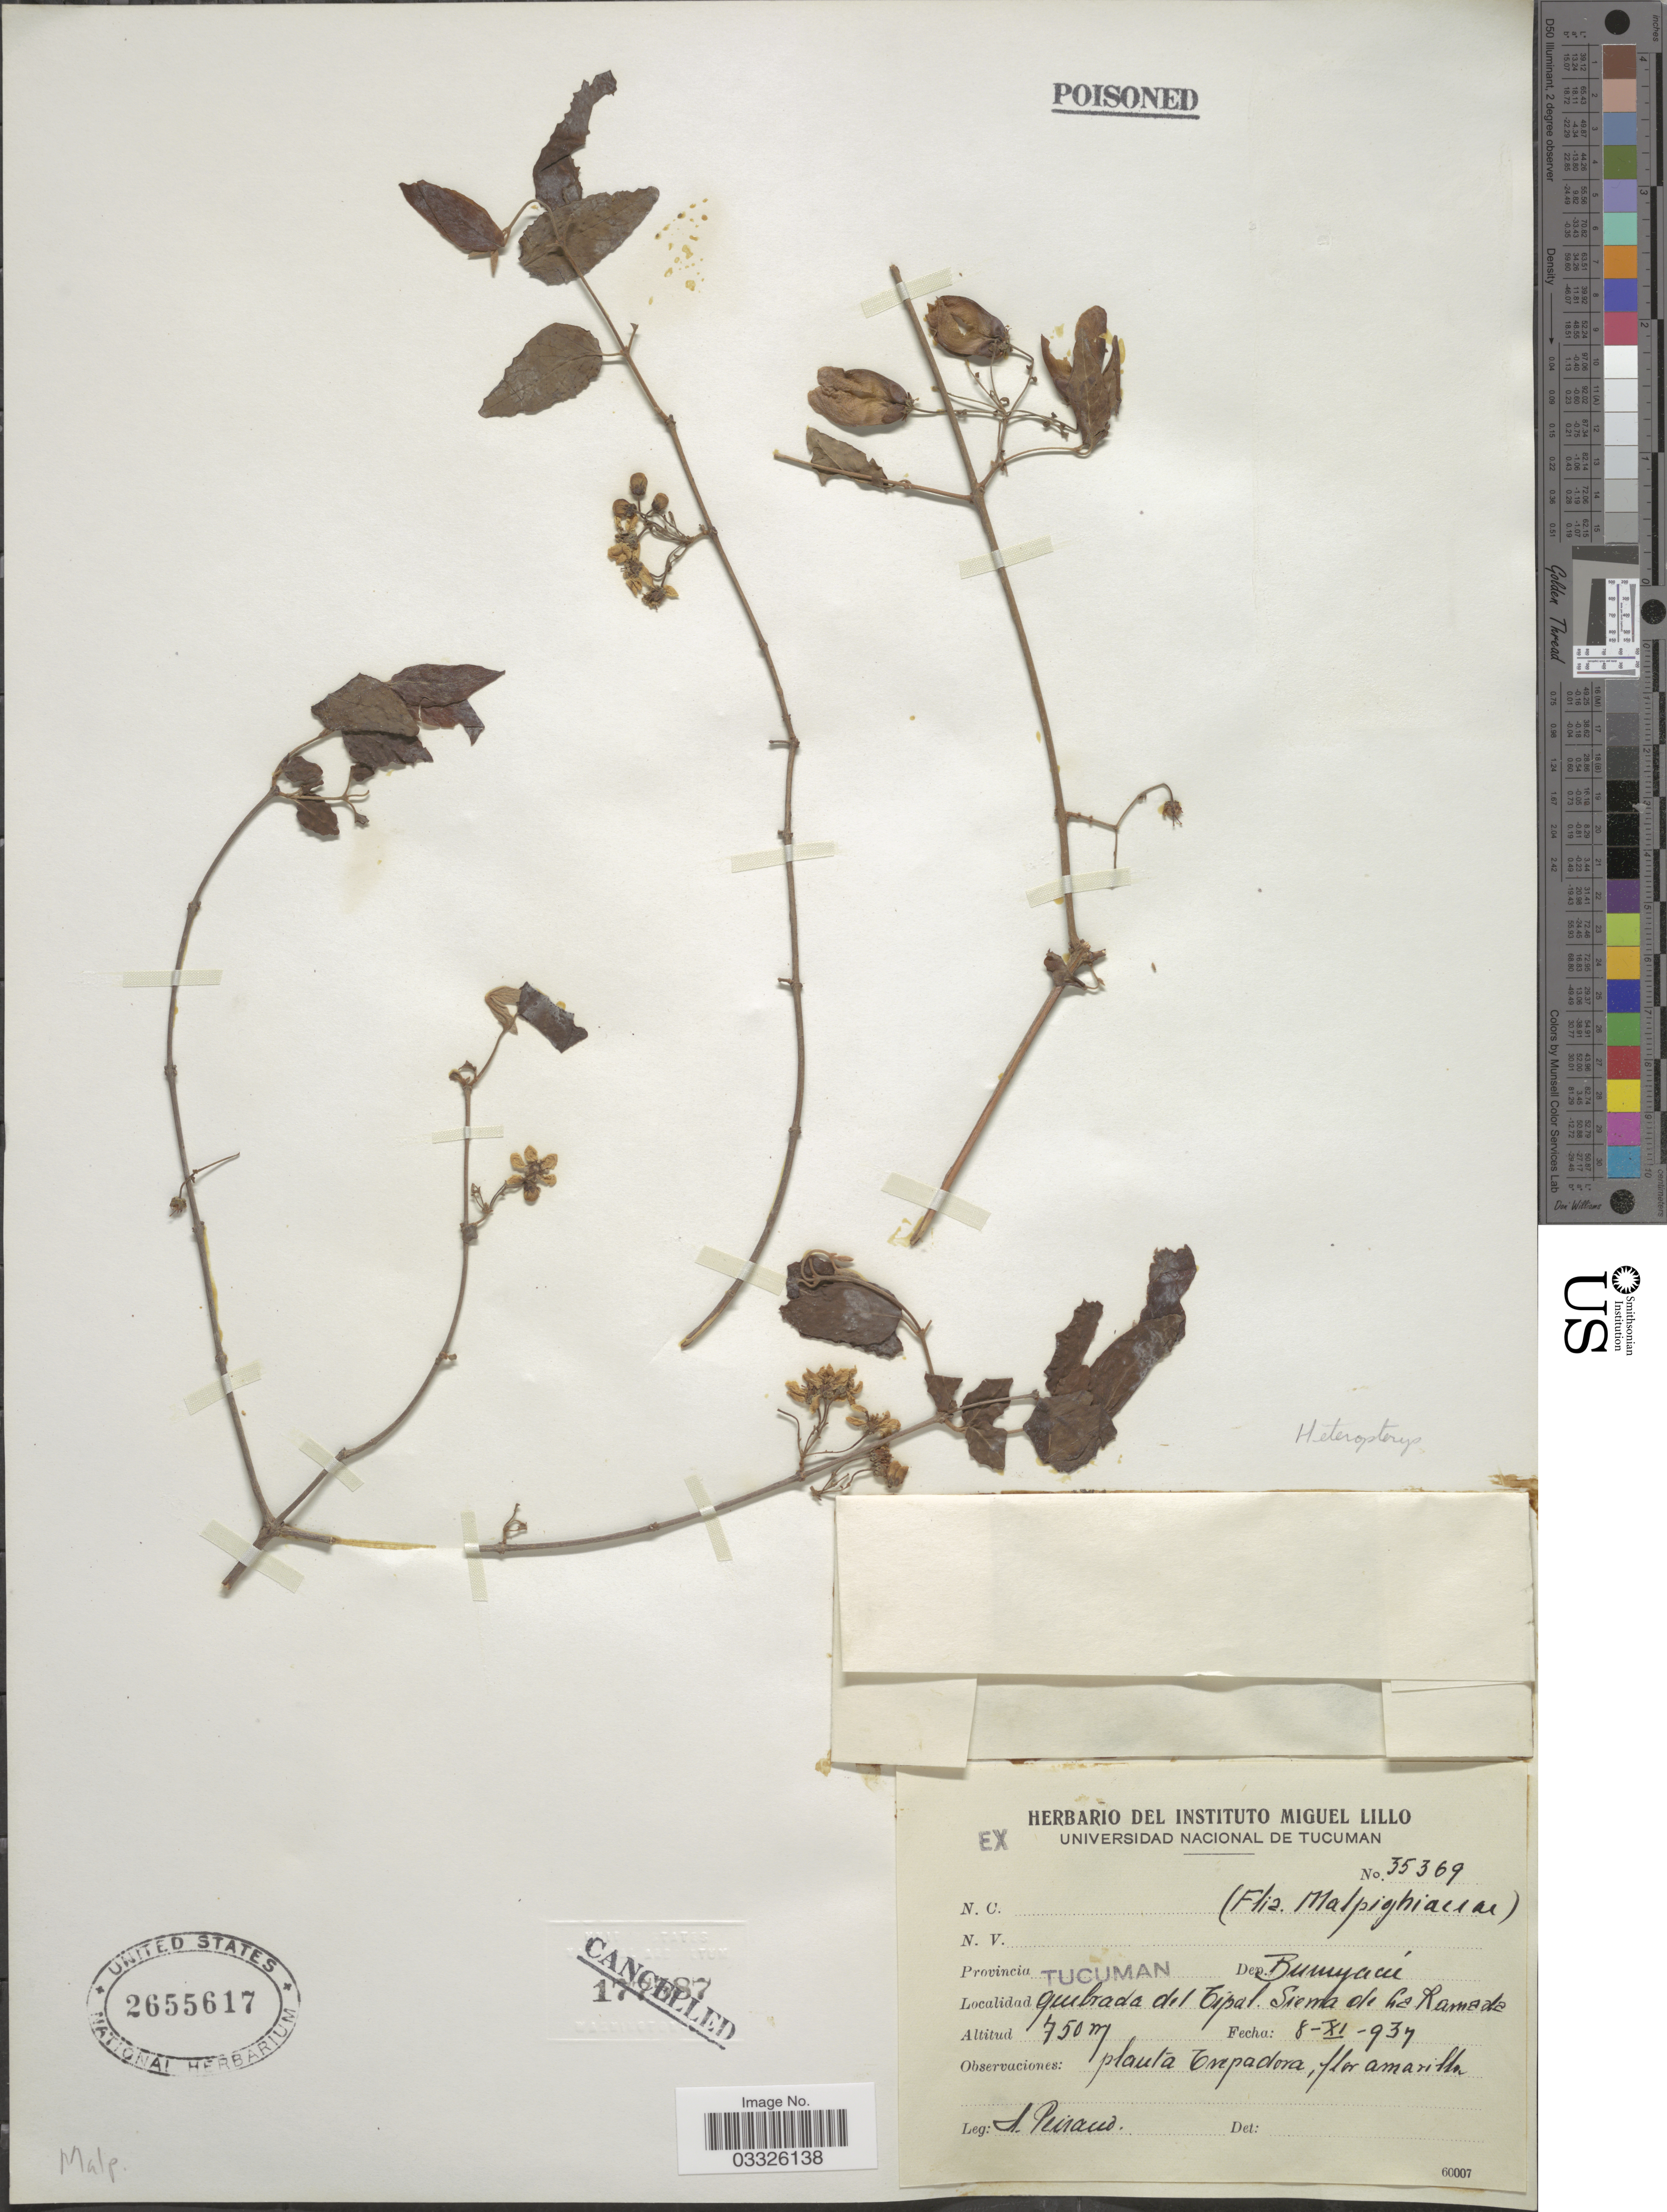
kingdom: Plantae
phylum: Tracheophyta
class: Magnoliopsida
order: Malpighiales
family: Malpighiaceae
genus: Heteropterys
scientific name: Heteropterys sp.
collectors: A. Peirano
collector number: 35369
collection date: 1937-11-08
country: Argentina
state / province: Tucuman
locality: Dep. Buruyacú. Quebrada del Tipal. Sierra de La Ramada.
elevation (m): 750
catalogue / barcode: US 2655617